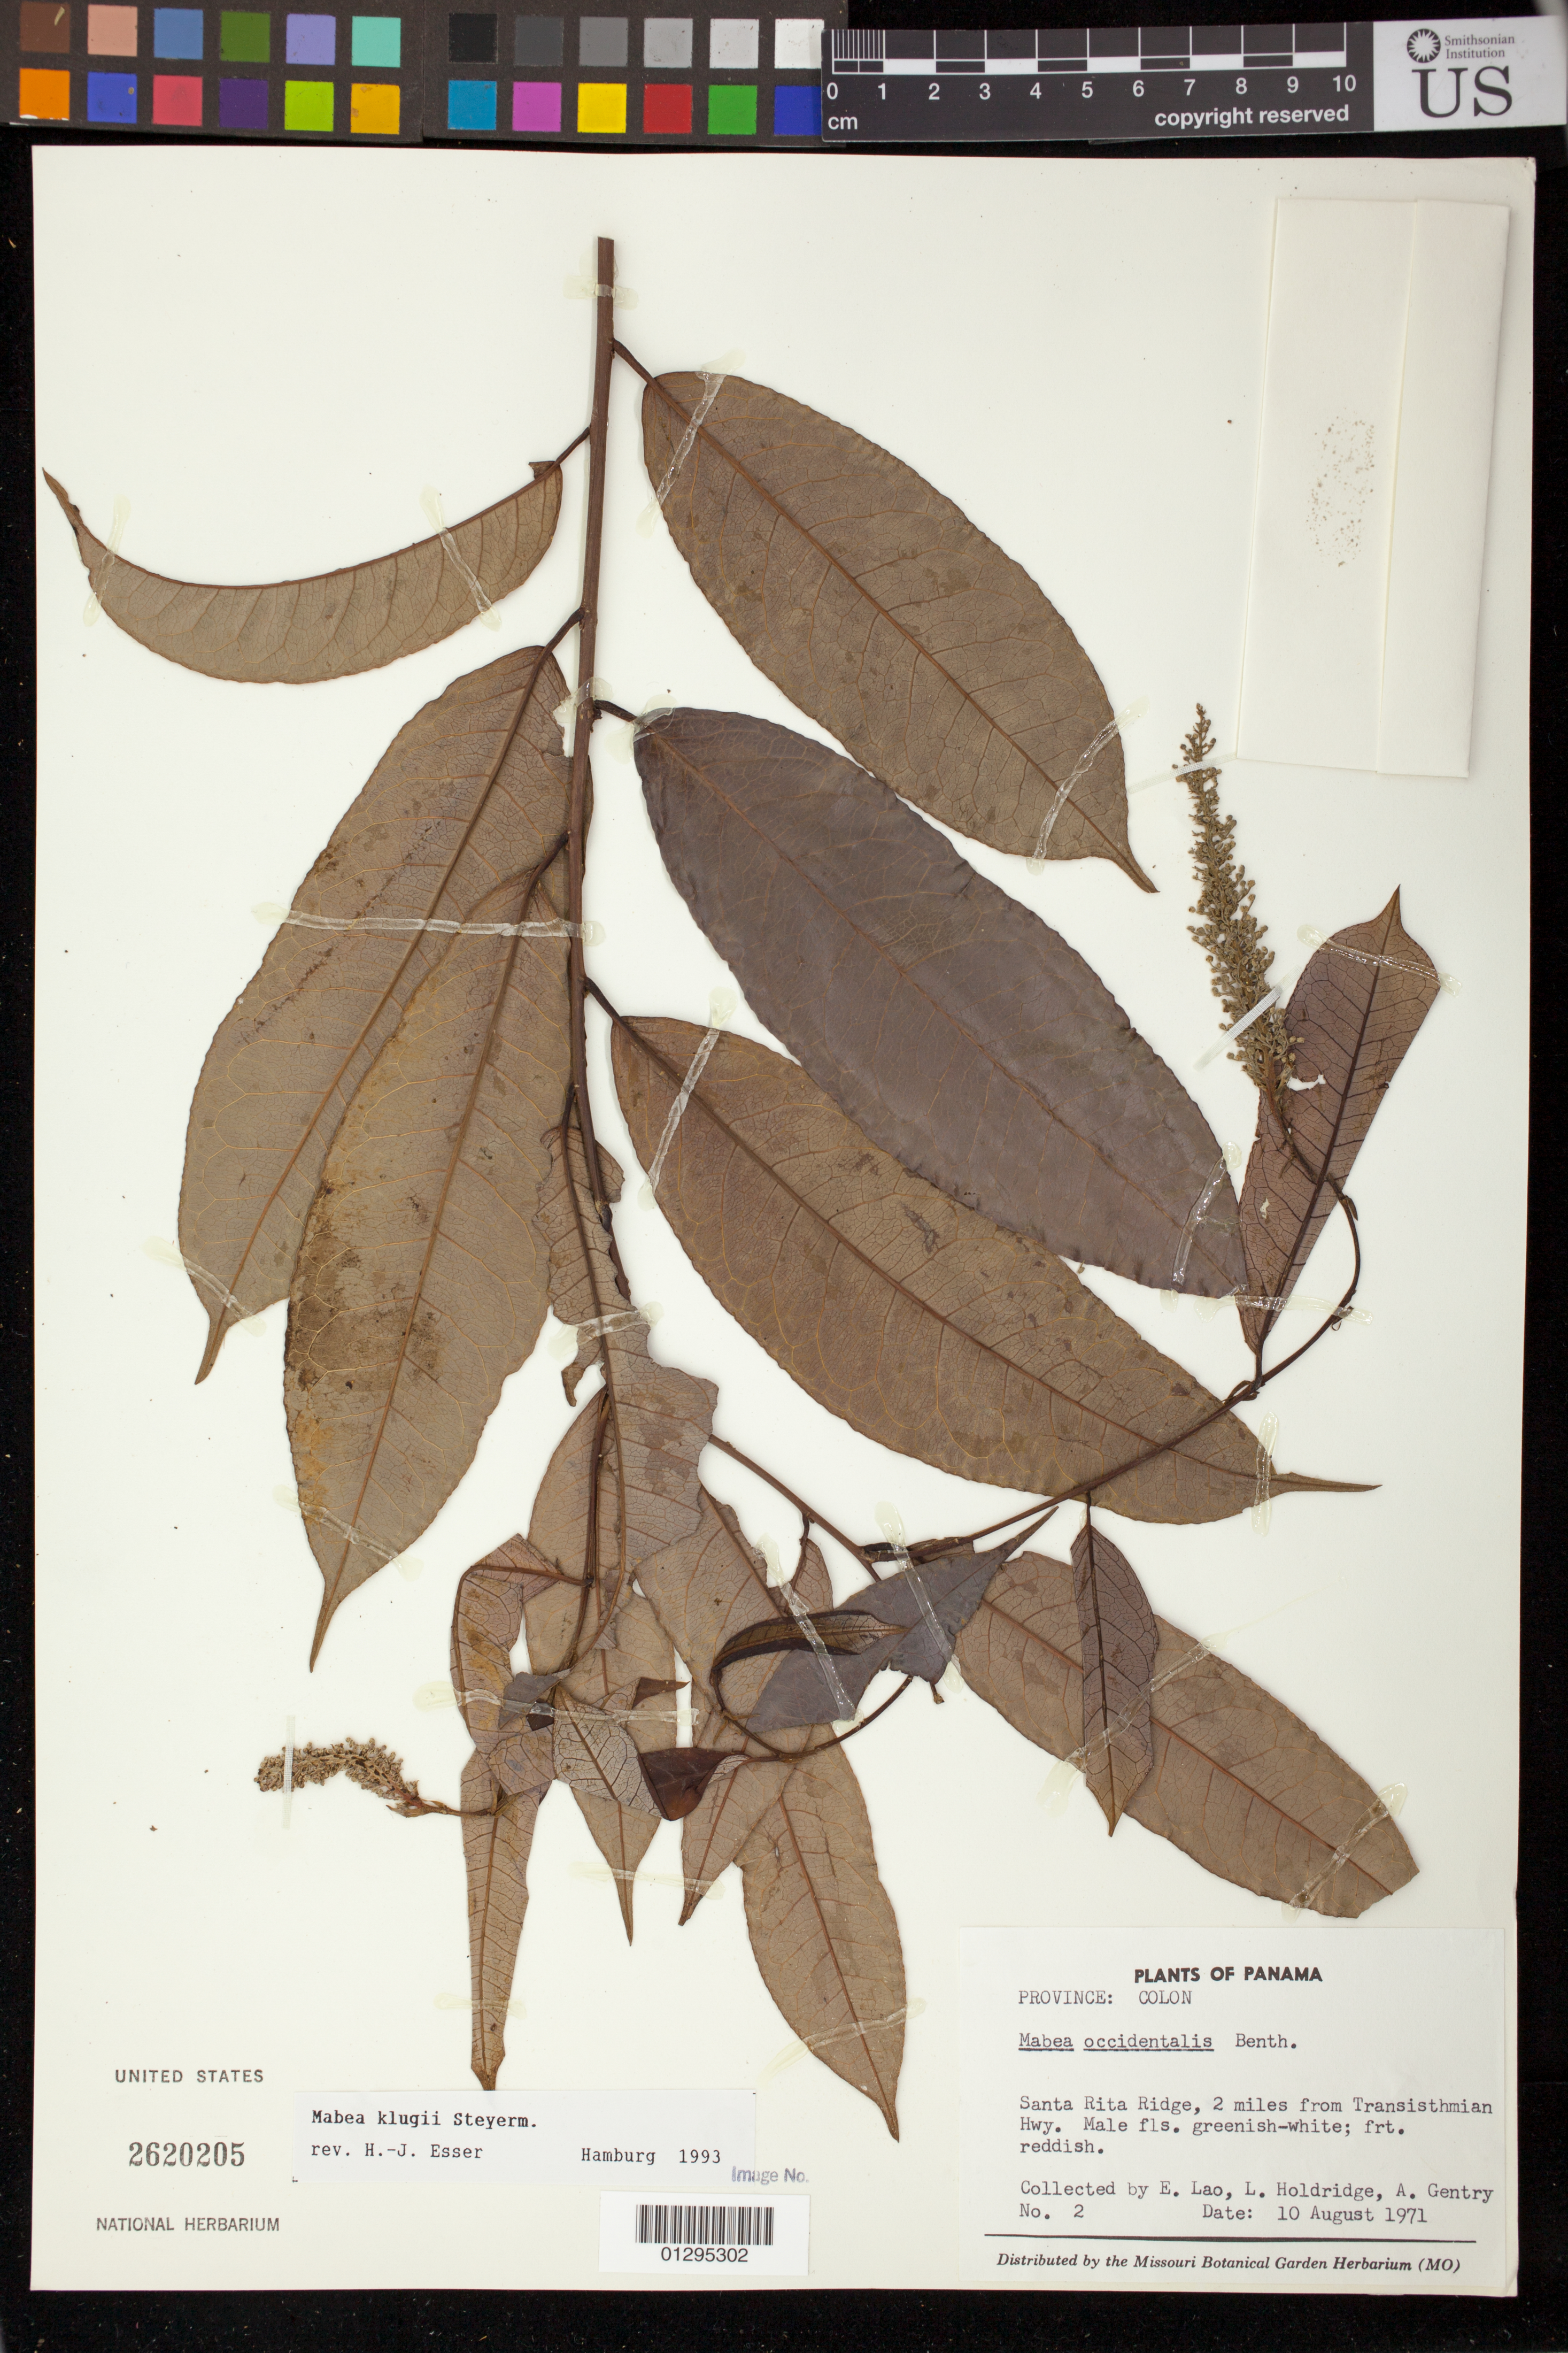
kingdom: Plantae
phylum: Tracheophyta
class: Magnoliopsida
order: Malpighiales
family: Euphorbiaceae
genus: Mabea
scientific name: Mabea klugii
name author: Steyerm.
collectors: E. Lao, L. Holdridge & A. H. Gentry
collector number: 2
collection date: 1971-08-10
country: Panama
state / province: Colón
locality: Santa Rita Ridge, 2 miles from Transisthmian Hwy.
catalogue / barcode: US 2620205